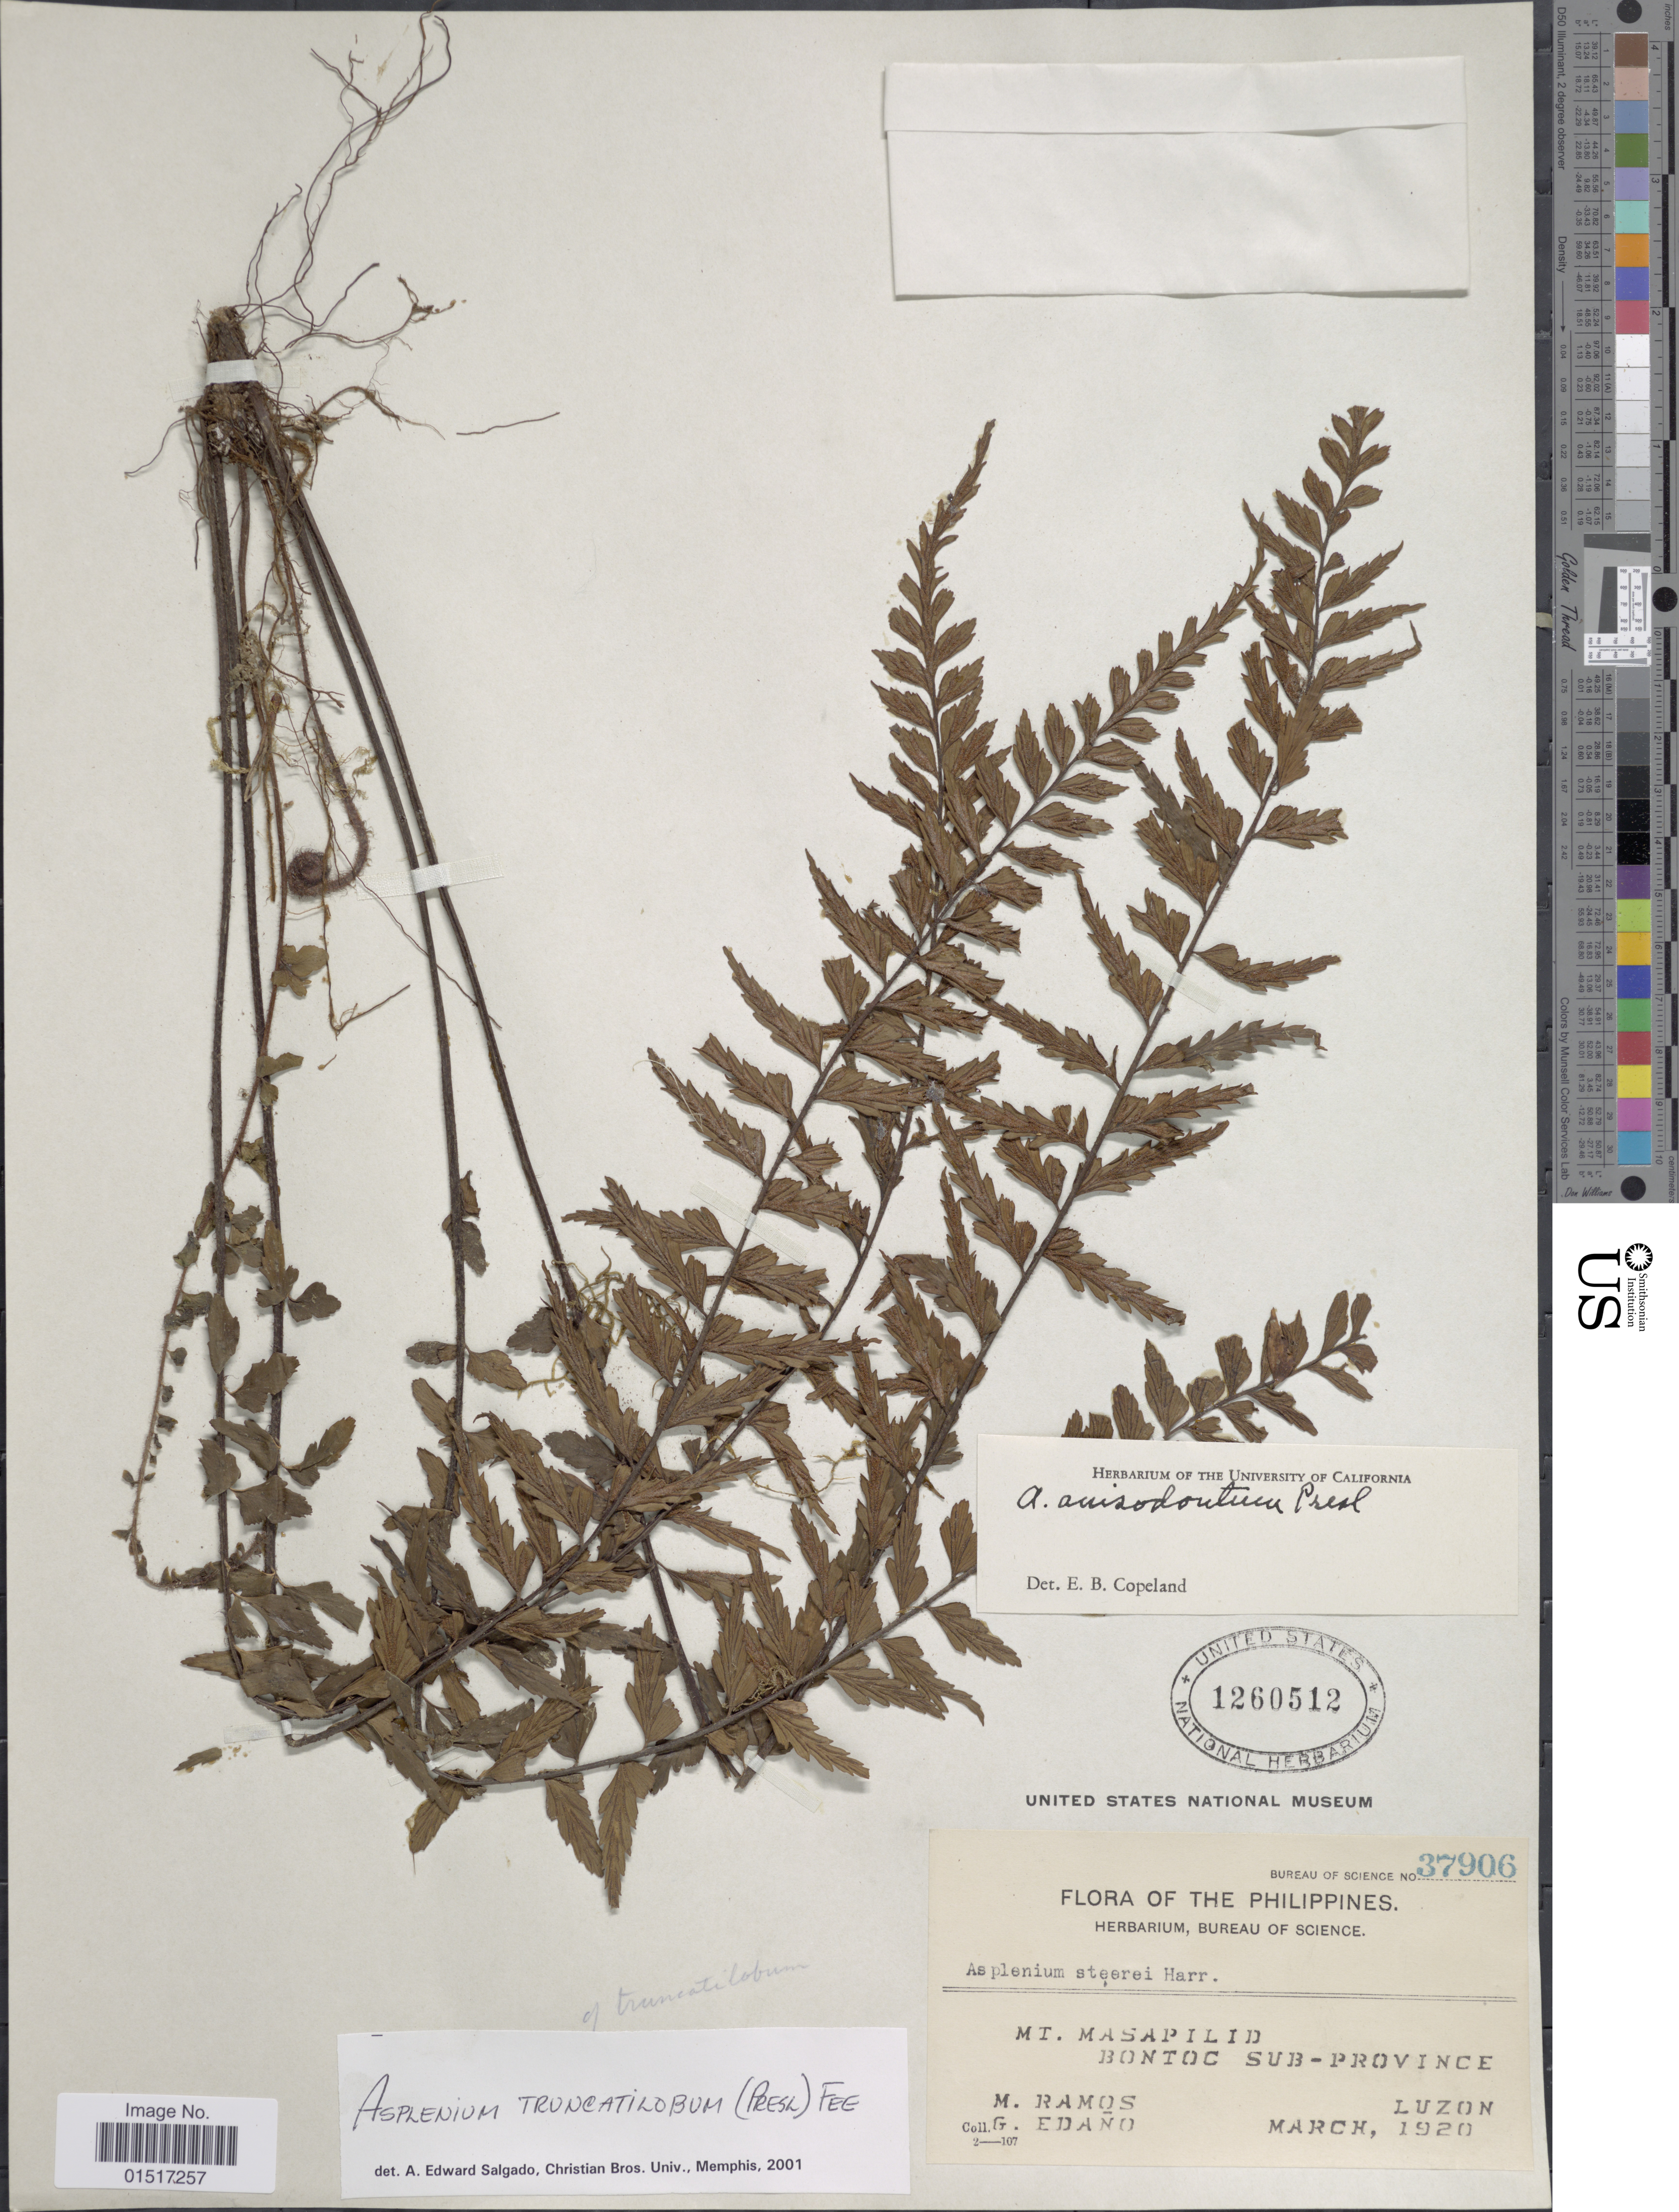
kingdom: Plantae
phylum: Tracheophyta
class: Polypodiopsida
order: Polypodiales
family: Aspleniaceae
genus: Asplenium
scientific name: Asplenium truncatilobum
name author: (C. Presl) Fée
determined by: Salgado, A. E.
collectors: M. Ramos & G. Edaño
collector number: Bureau of Science 37906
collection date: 1920-03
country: Philippines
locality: Mt. Masapilid. Bontoc Sub-Province. Luzon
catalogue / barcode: US 1260512